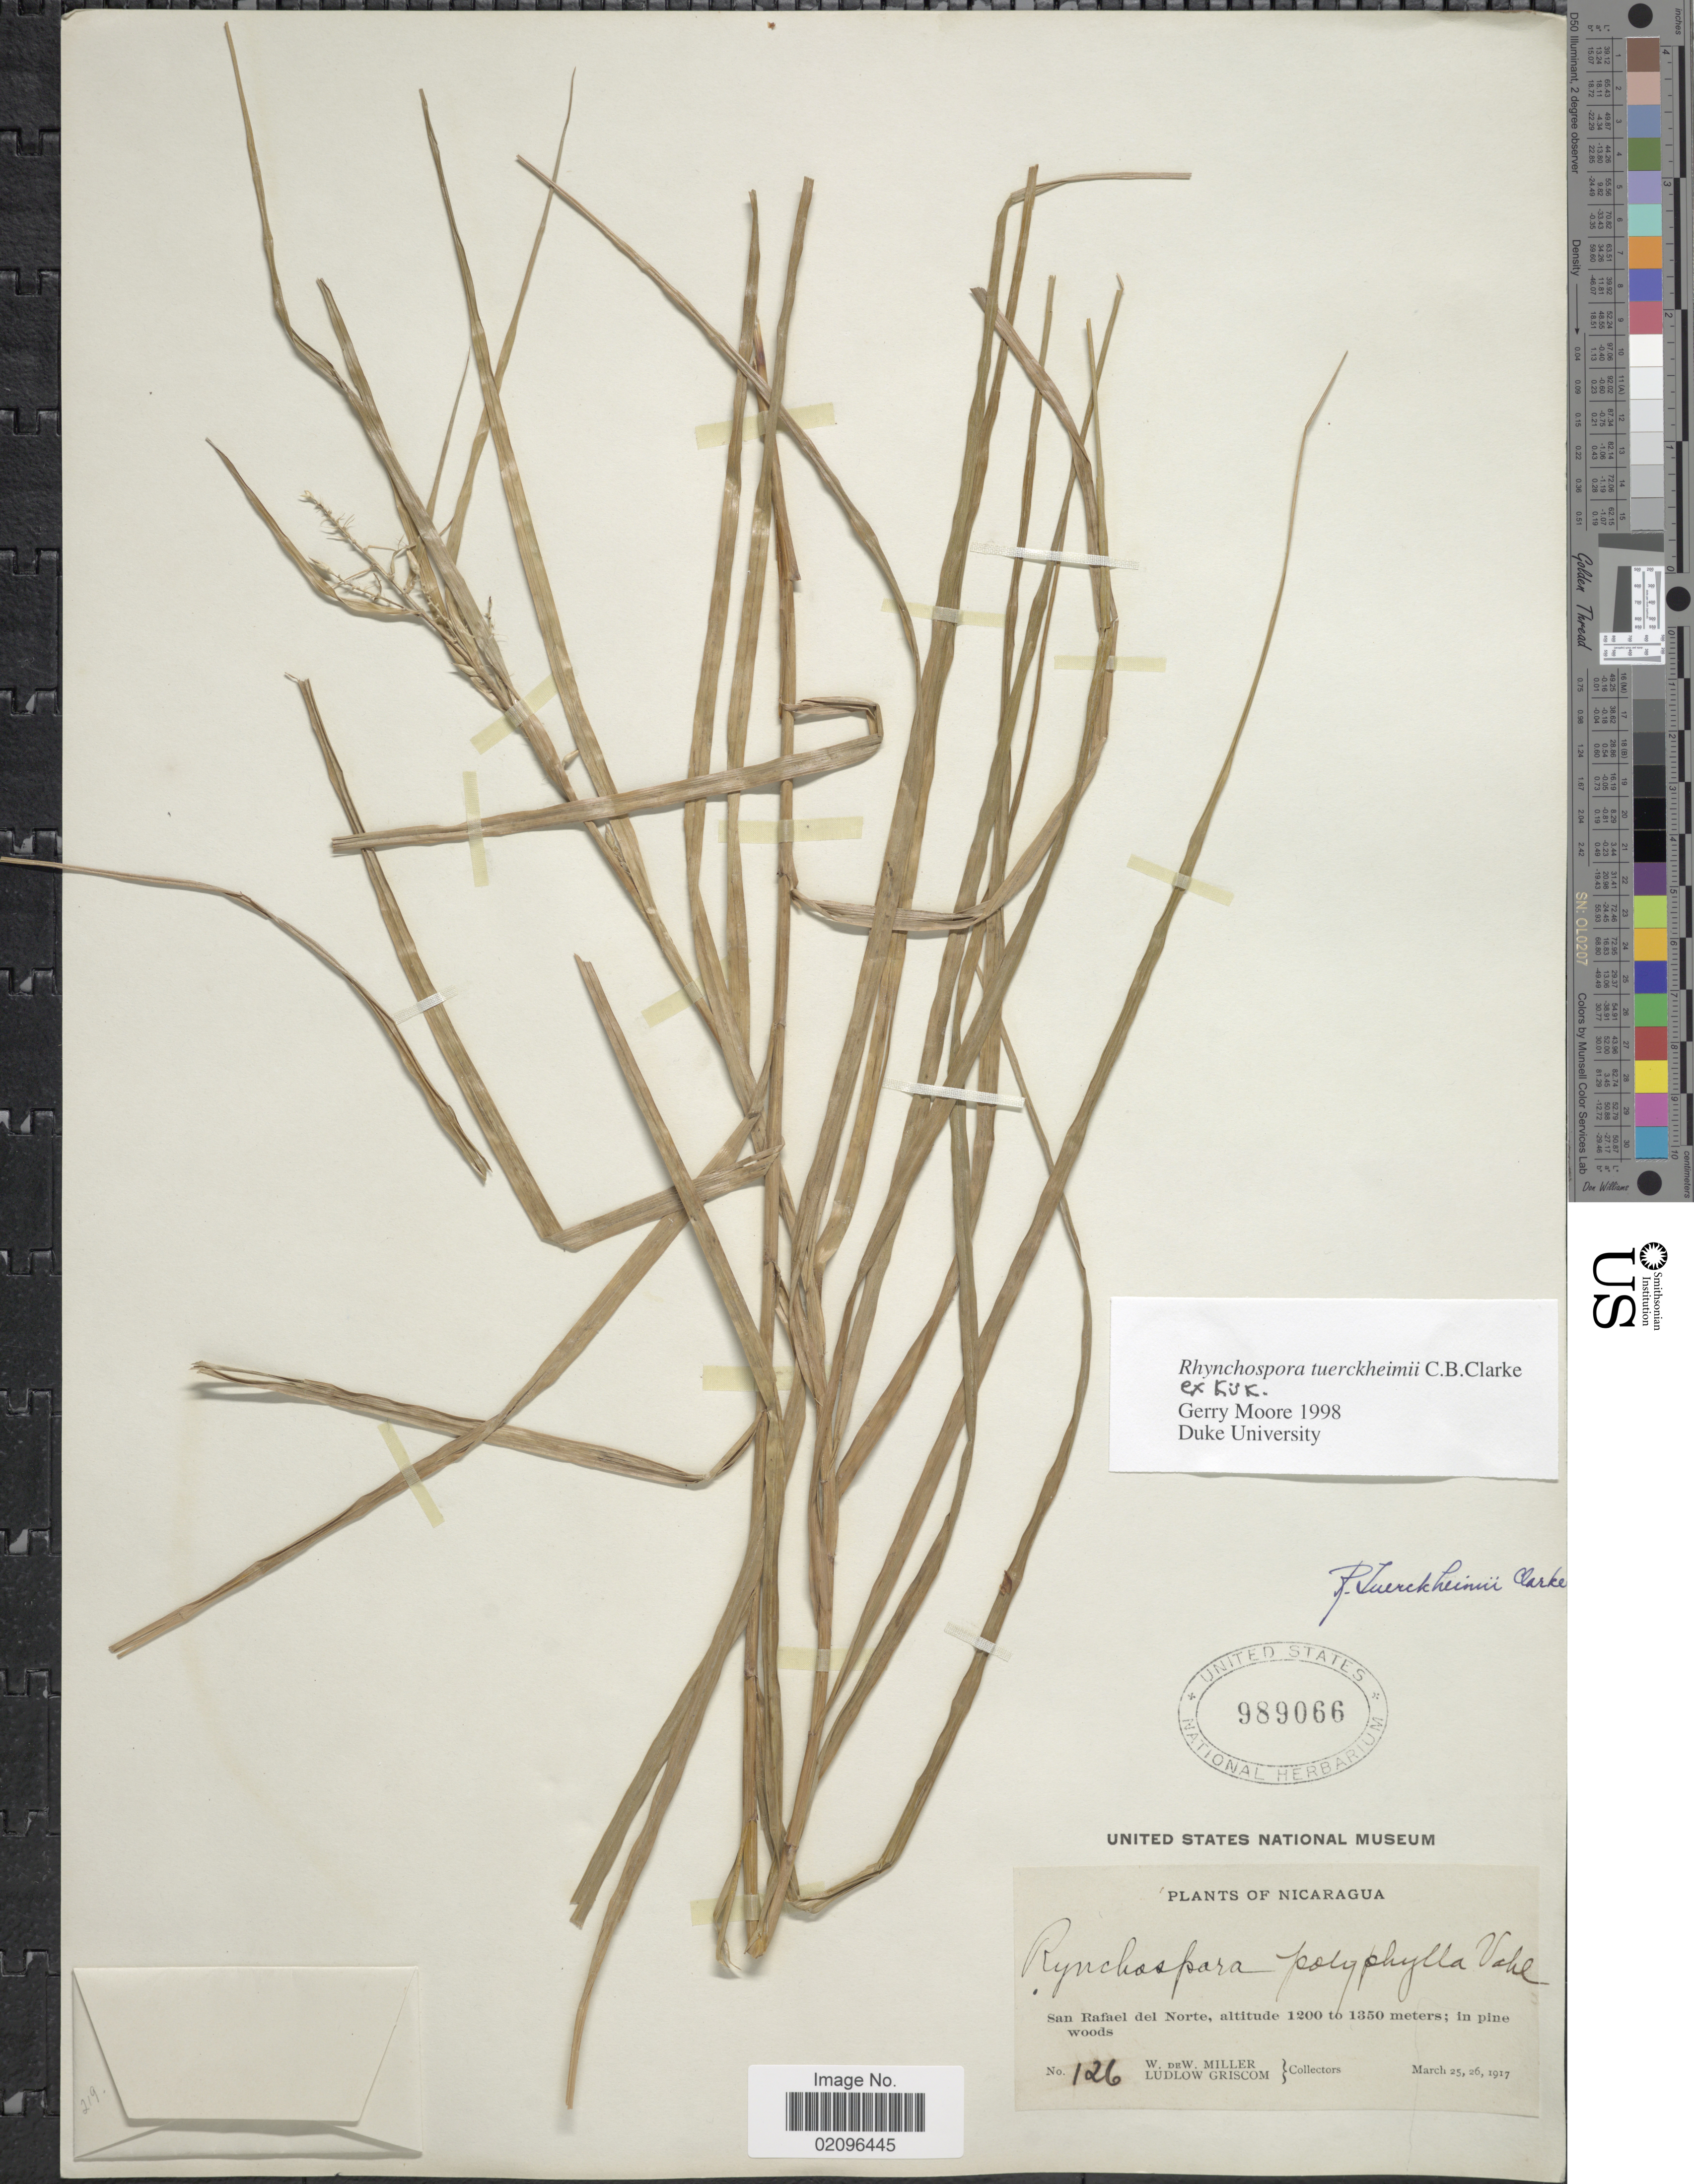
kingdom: Plantae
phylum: Tracheophyta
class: Liliopsida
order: Poales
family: Cyperaceae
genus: Rhynchospora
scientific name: Rhynchospora tuerckheimii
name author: C.B. Clarke ex Kük.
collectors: W. Miller & L. Griscom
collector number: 126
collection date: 1917-03-25/1917-03-26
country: Nicaragua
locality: San Rafael del Norte.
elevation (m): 1200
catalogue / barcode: US 989066